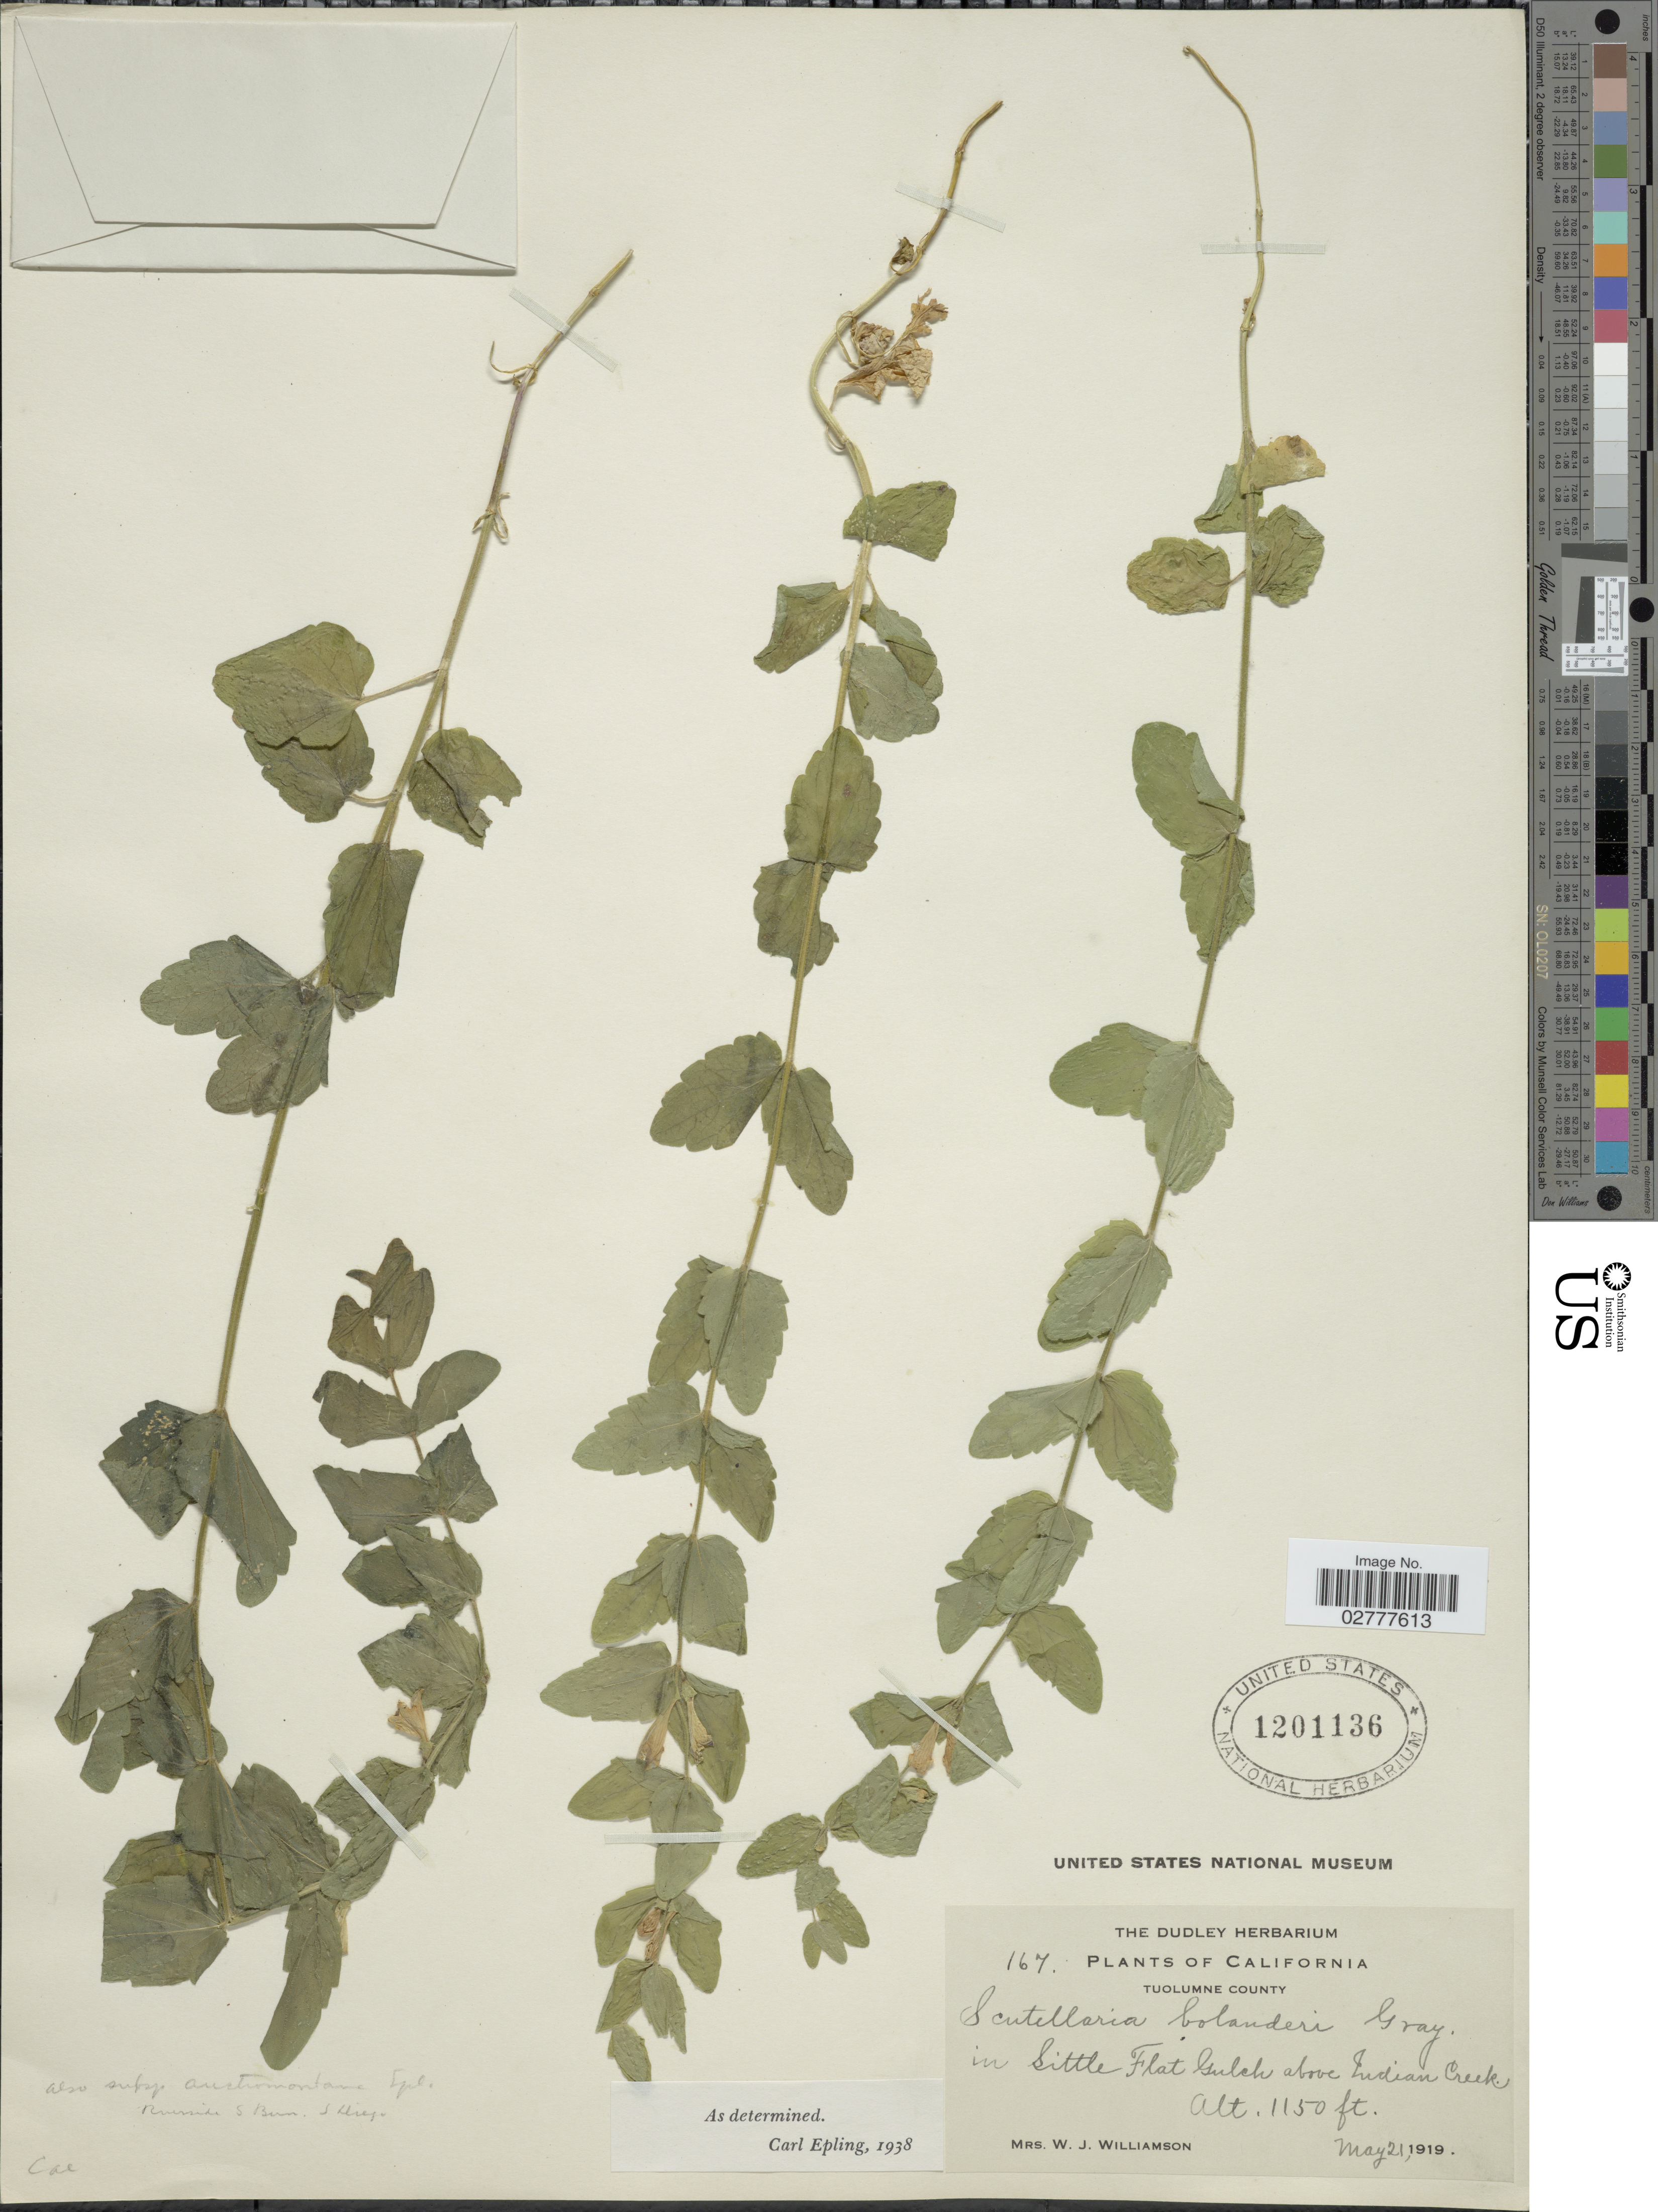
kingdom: Plantae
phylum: Tracheophyta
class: Magnoliopsida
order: Lamiales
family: Lamiaceae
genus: Scutellaria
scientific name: Scutellaria bolanderi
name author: A. Gray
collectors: W. Williamson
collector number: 167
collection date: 1919-05-21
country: United States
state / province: California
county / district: Tuolumne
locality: Tuolumne County, Little Flat Gulch above Indian Creek.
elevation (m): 351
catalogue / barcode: US 1201136